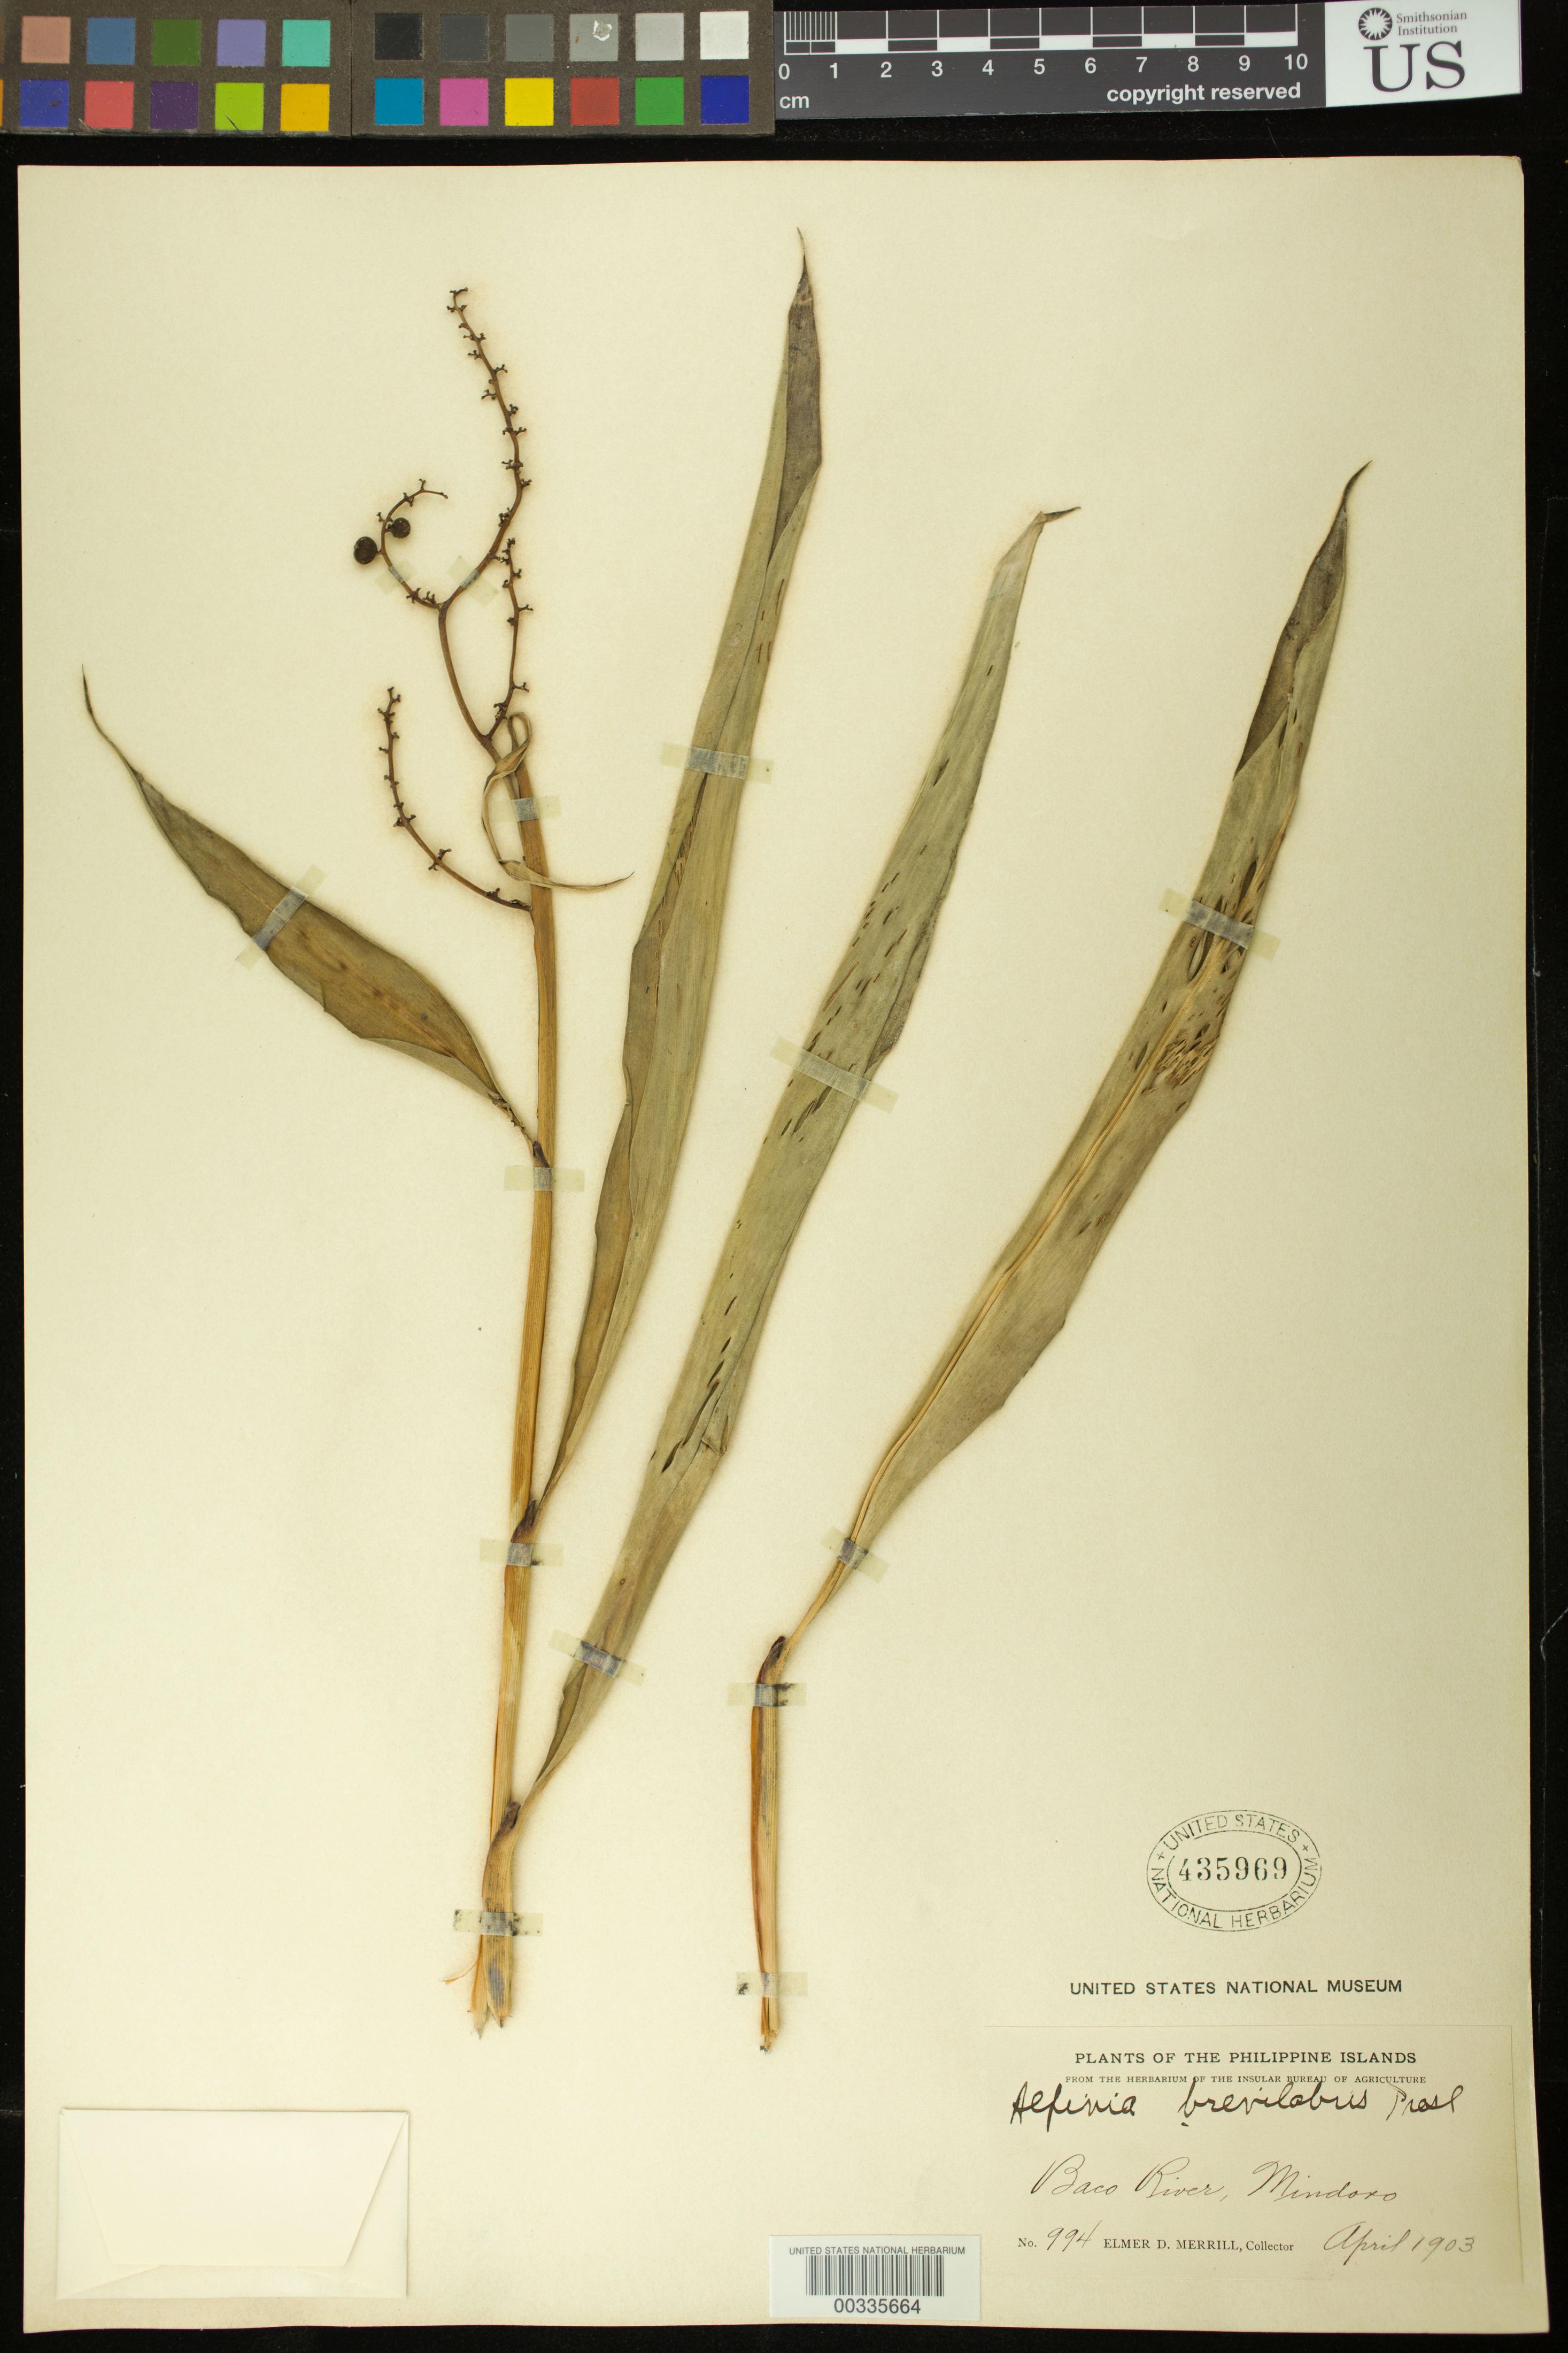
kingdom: Plantae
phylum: Tracheophyta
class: Liliopsida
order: Zingiberales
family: Zingiberaceae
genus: Alpinia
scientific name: Alpinia brevilabris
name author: C. Presl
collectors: E. D. Merrill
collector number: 994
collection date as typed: Apr 1903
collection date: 1903-04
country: Philippines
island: Mindoro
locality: Baco river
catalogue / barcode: US 435969